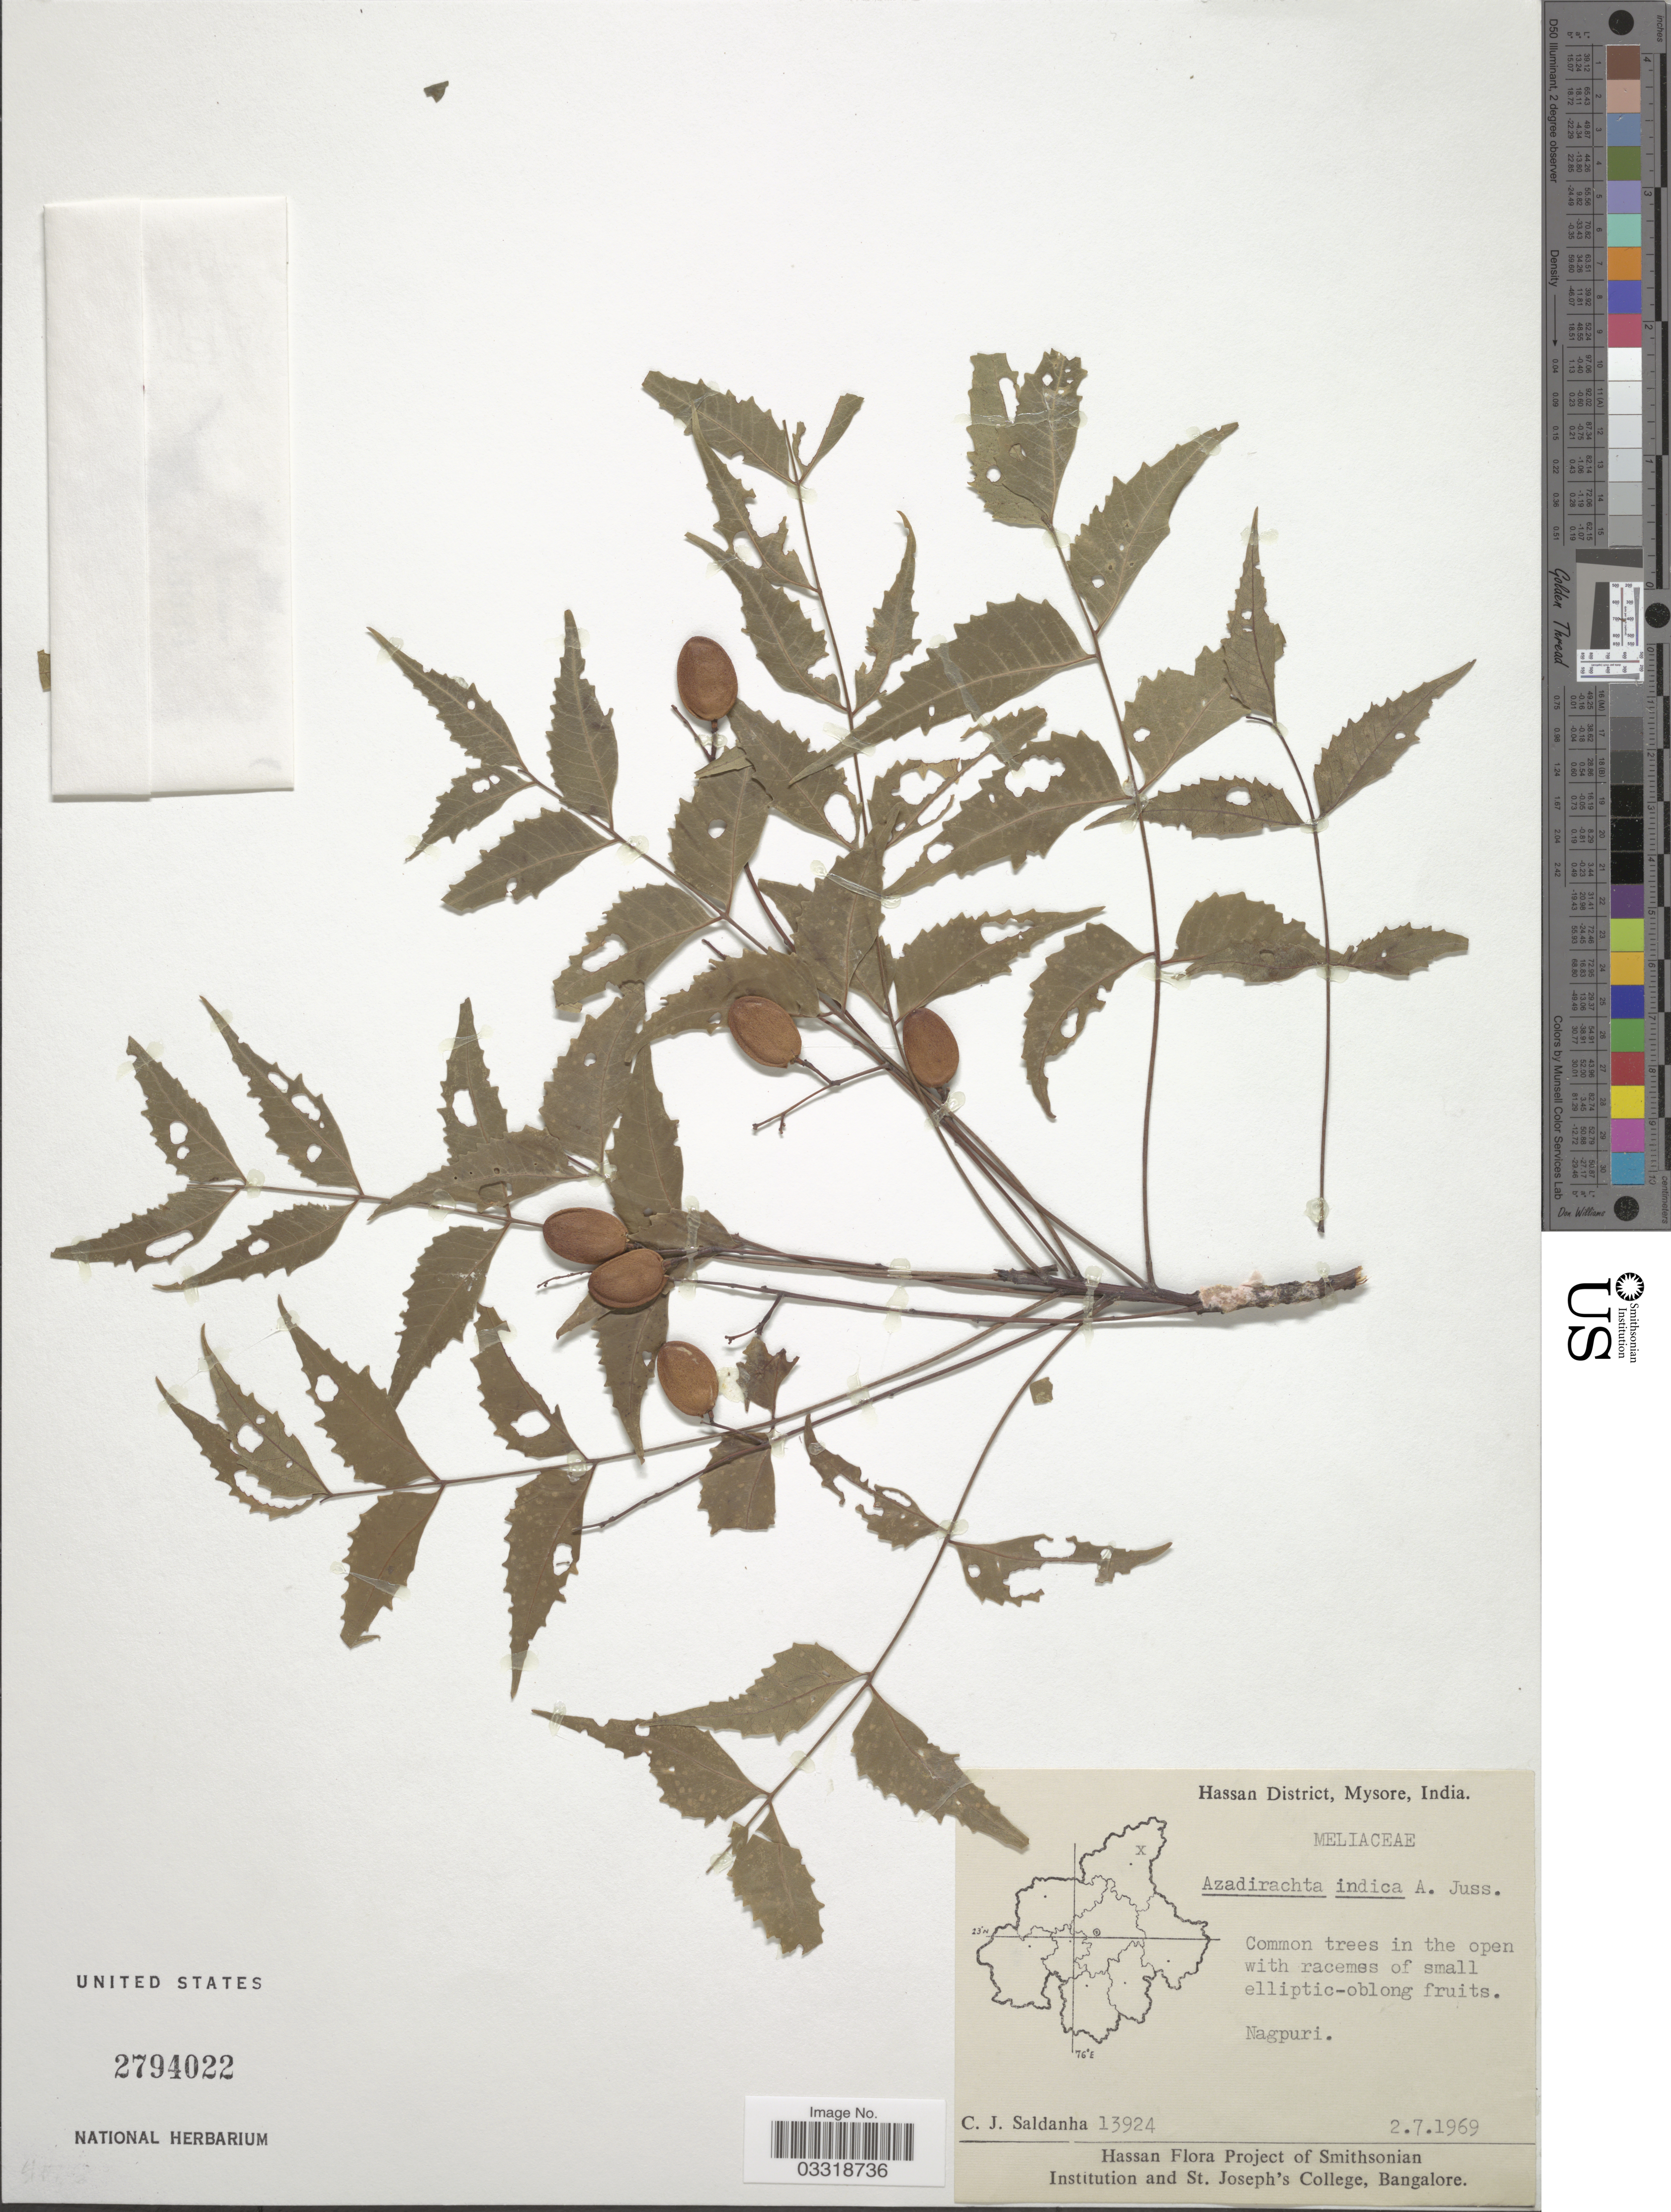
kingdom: Plantae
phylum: Tracheophyta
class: Magnoliopsida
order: Sapindales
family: Meliaceae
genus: Azadirachta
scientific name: Azadirachta indica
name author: A. Juss.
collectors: C. J. Saldanha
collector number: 13924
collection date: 1969-07-02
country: India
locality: Hassan District, Mysore. Nagpuri.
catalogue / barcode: US 2794022